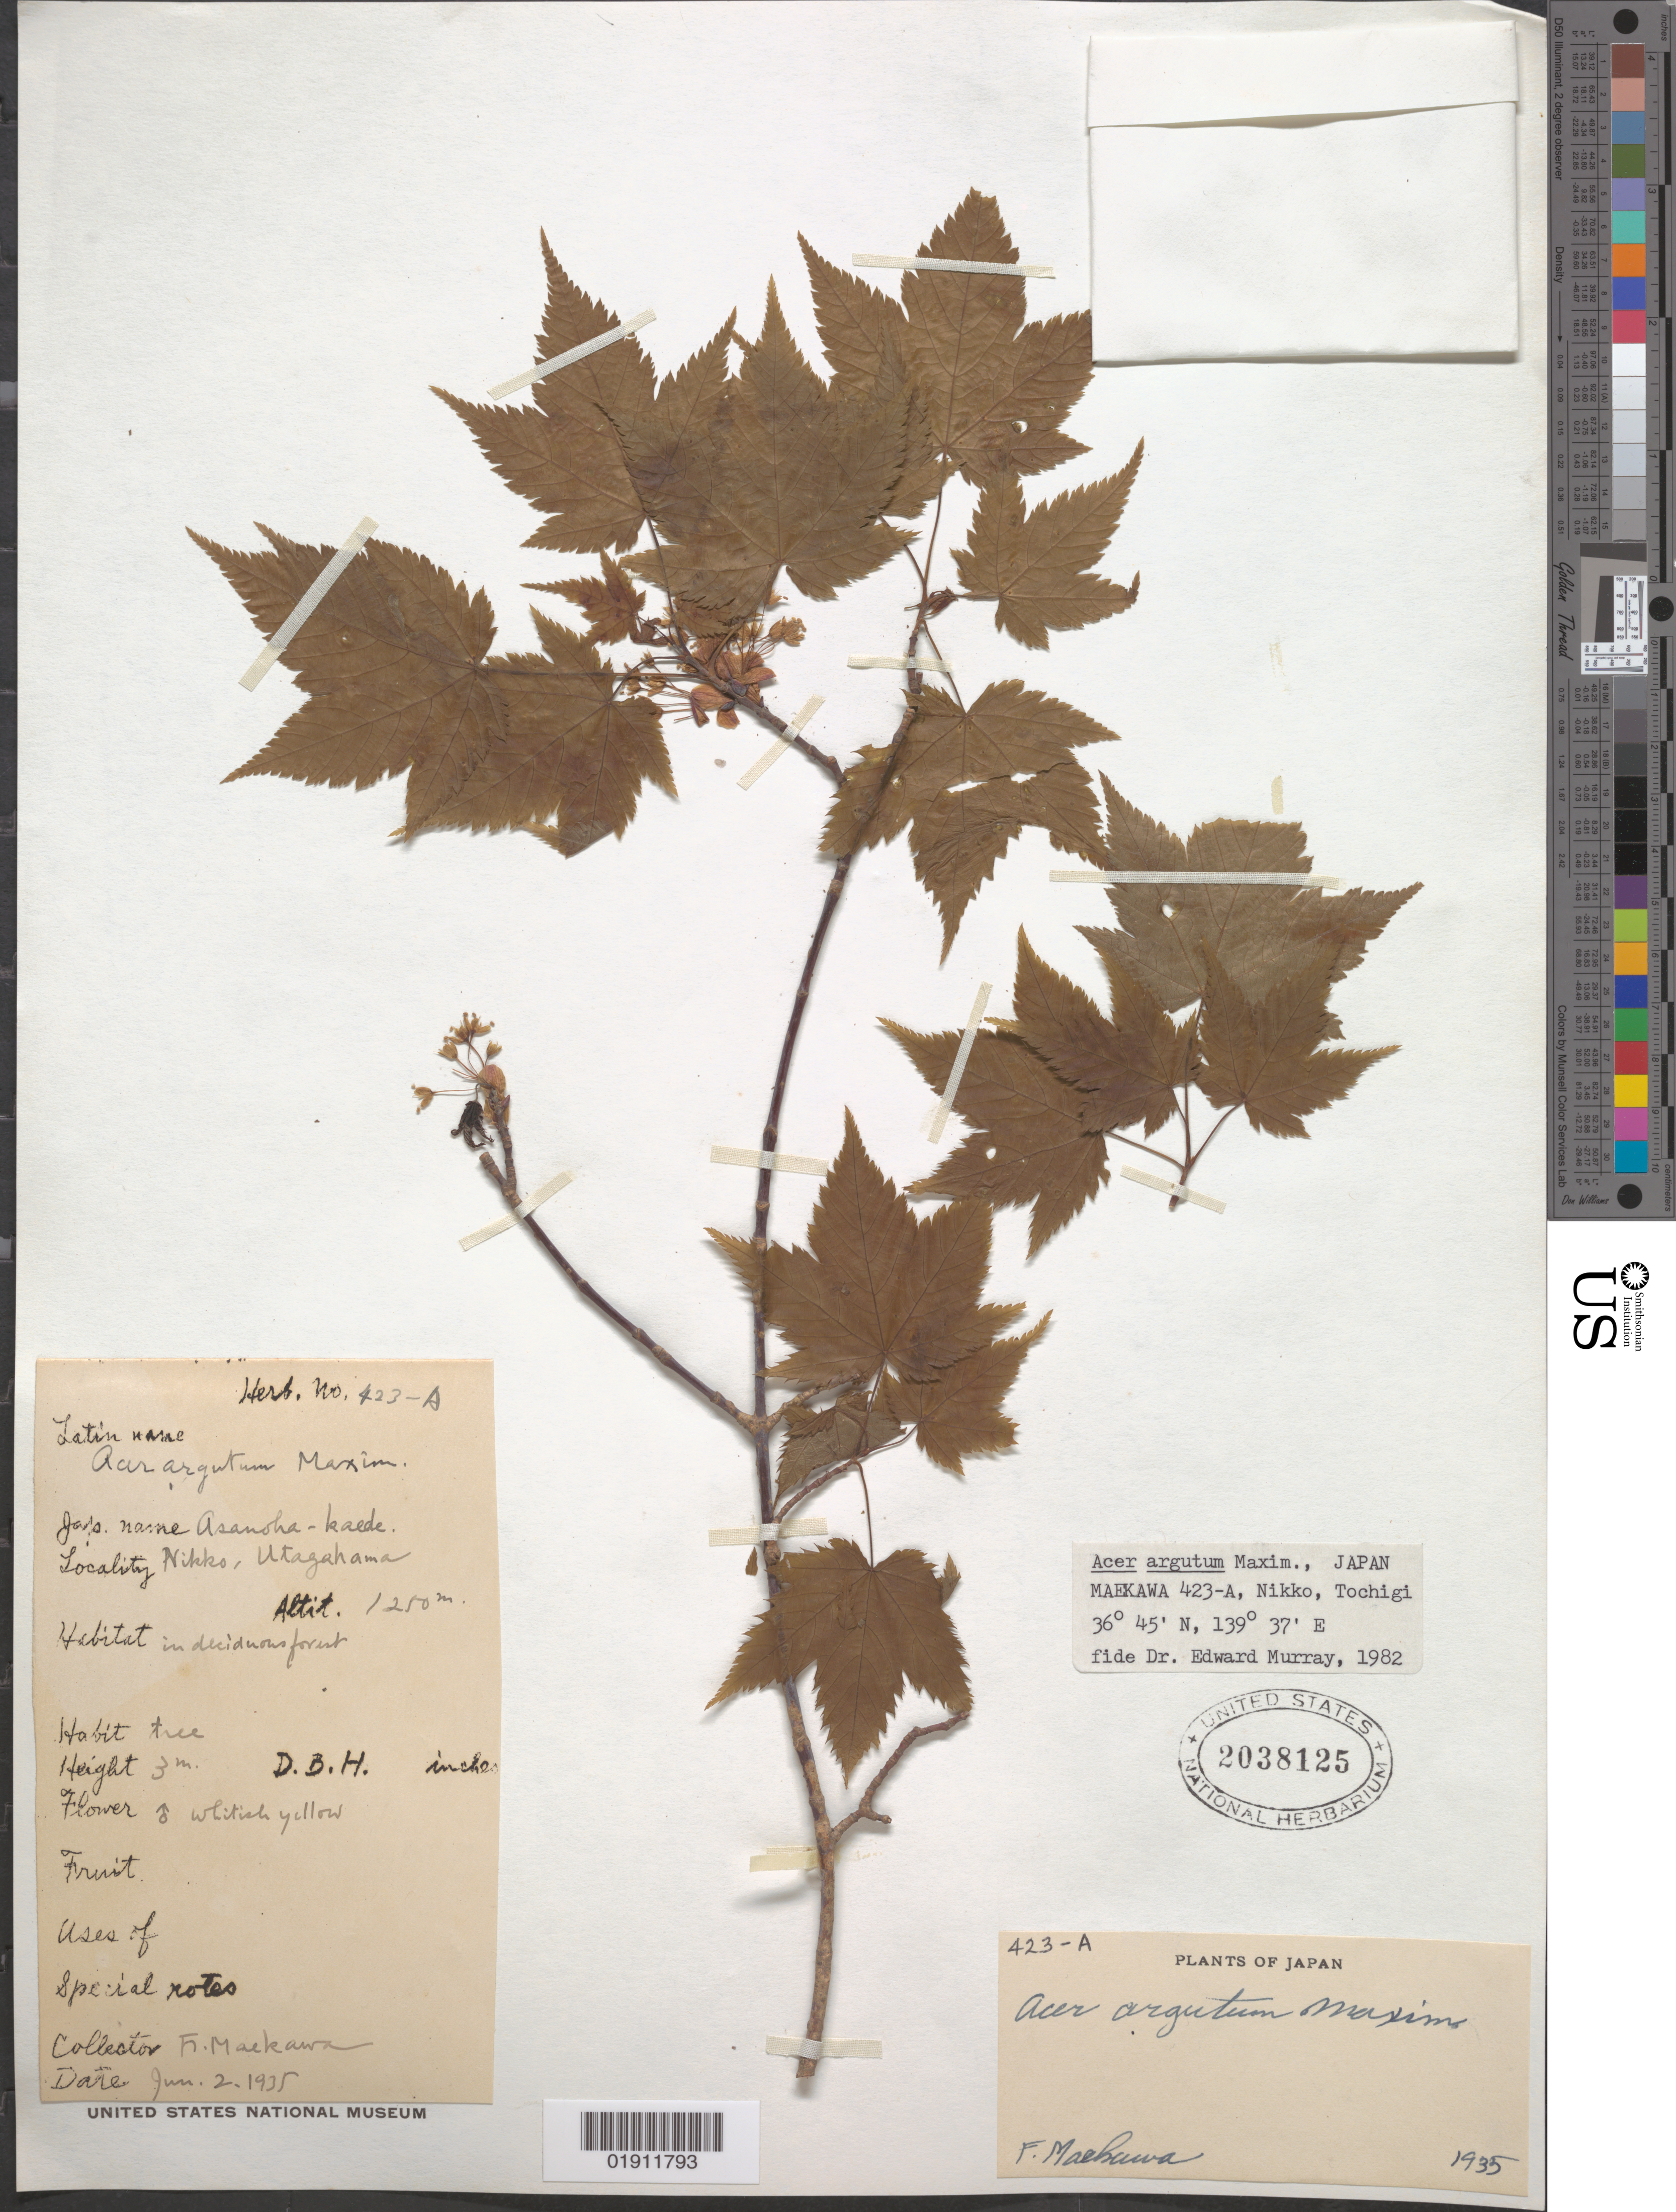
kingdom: Plantae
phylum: Tracheophyta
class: Magnoliopsida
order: Sapindales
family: Sapindaceae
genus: Acer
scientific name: Acer argutum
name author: Maxim.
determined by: Murray, Edward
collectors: F. Maekawa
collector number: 423 A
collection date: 1935-06-02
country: Japan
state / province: Totigi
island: Honshu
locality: Nikko, Utagahama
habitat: In deciduous forest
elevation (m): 1250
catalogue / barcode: US 2038125